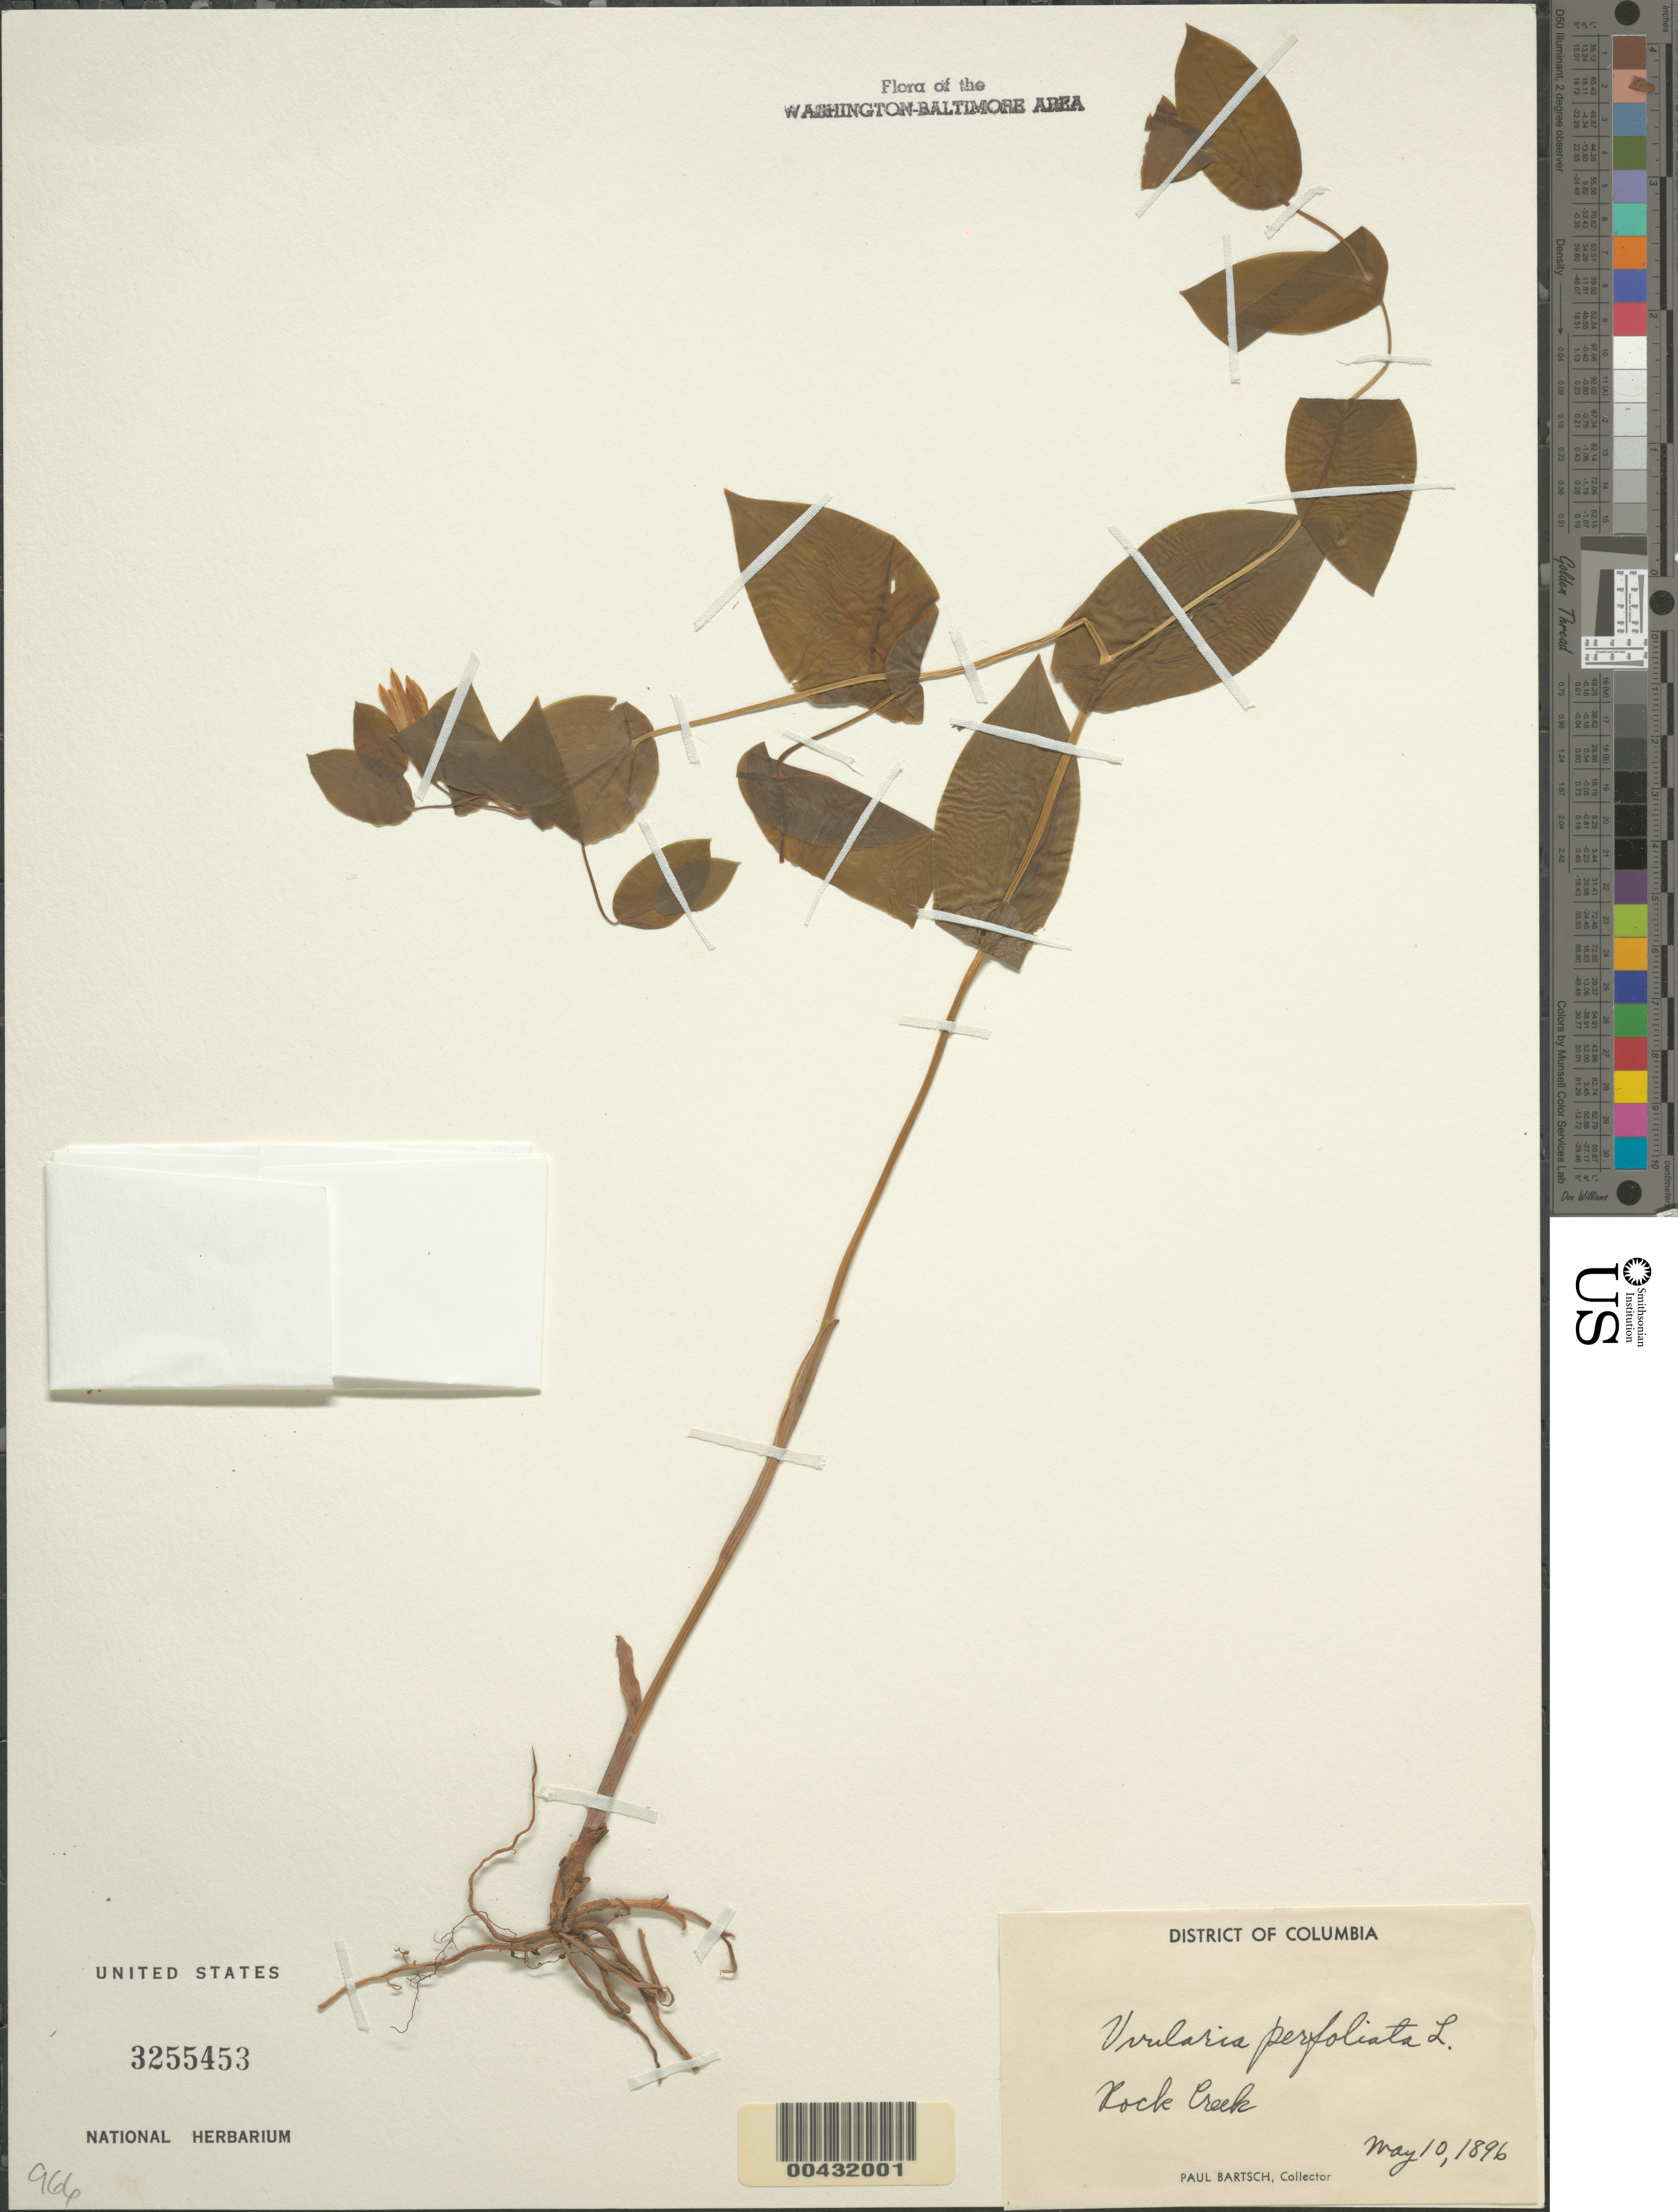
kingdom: Plantae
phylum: Tracheophyta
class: Liliopsida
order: Liliales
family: Colchicaceae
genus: Uvularia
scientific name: Uvularia perfoliata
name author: L.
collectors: P. Bartsch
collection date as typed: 10 May 1896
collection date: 1896-05-10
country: United States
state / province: District of Columbia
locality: Rock Creek Rock Creek Park and vicinity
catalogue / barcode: US 3255453